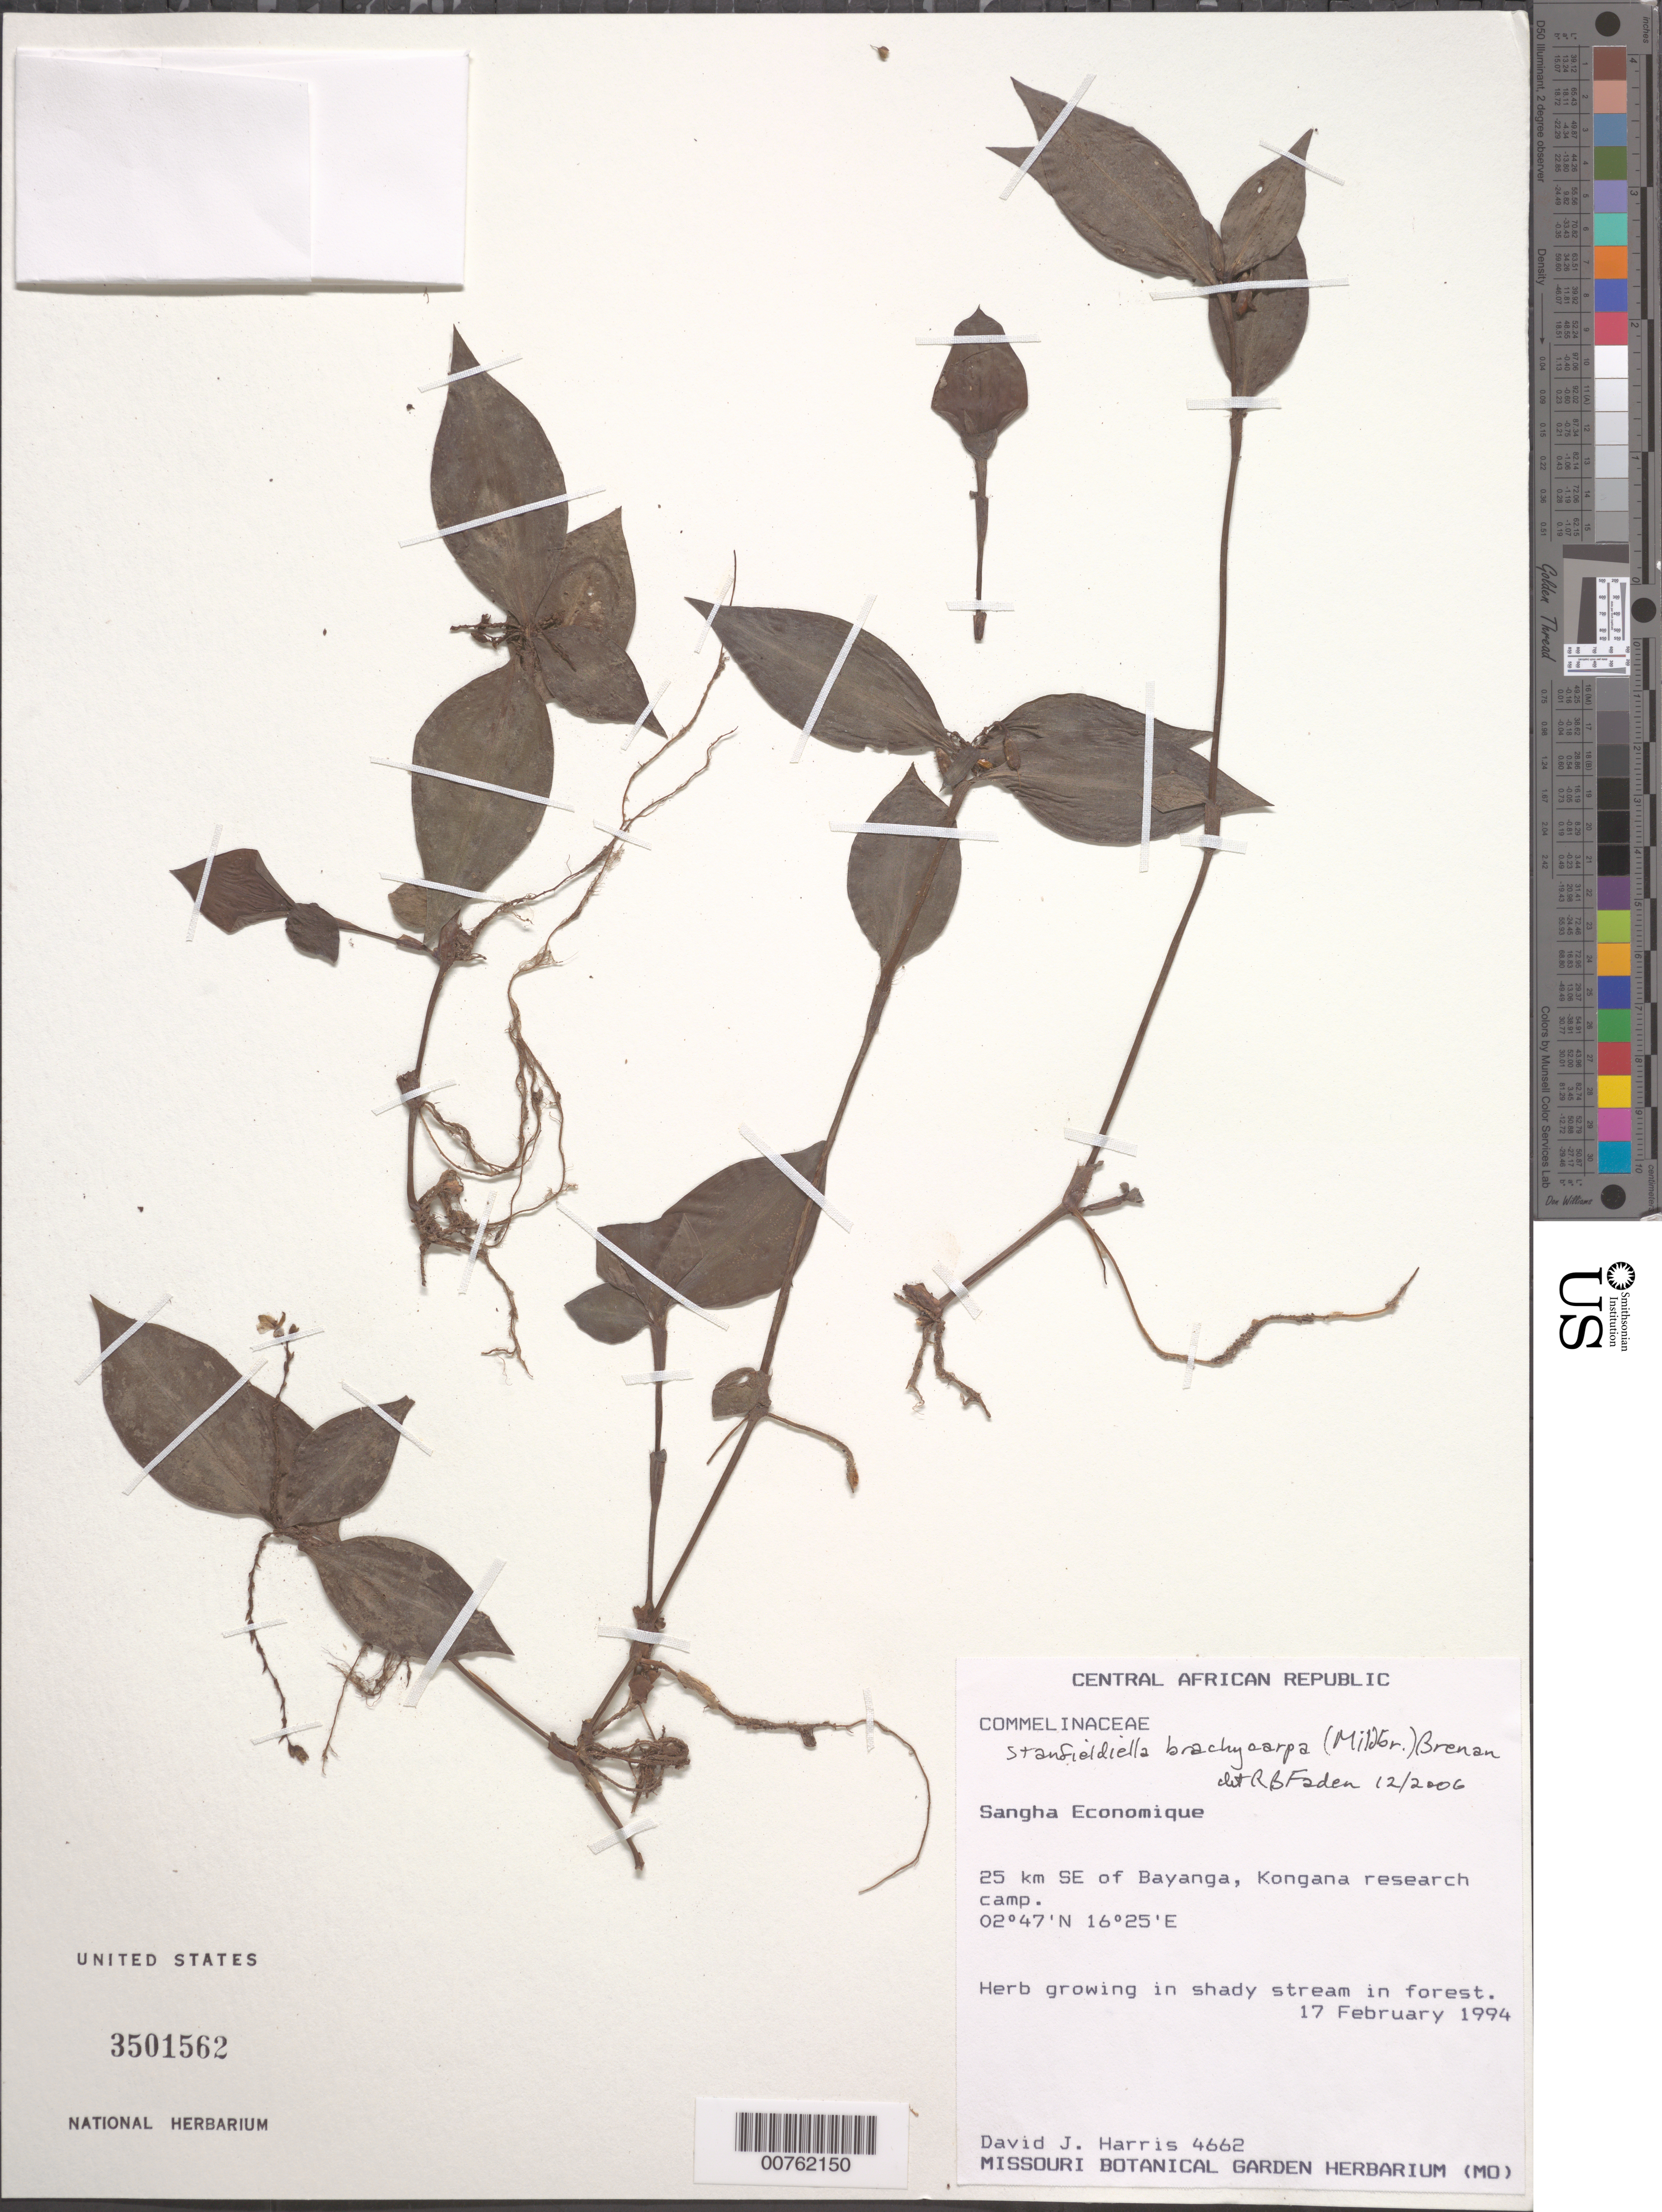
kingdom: Plantae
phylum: Tracheophyta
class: Liliopsida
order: Commelinales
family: Commelinaceae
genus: Stanfieldiella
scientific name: Stanfieldiella brachycarpa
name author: Brenan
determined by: Faden, Robert B., (US), Smithsonian Institution - National Museum of Natural History (UNITED STATES)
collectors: D. J. Harris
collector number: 4662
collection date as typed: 17 Feb 1994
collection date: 1994-02-17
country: Central African Republic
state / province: Sangha-Mbaere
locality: Kongana research camp, 25 km SE of Bayanga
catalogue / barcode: US 3501562